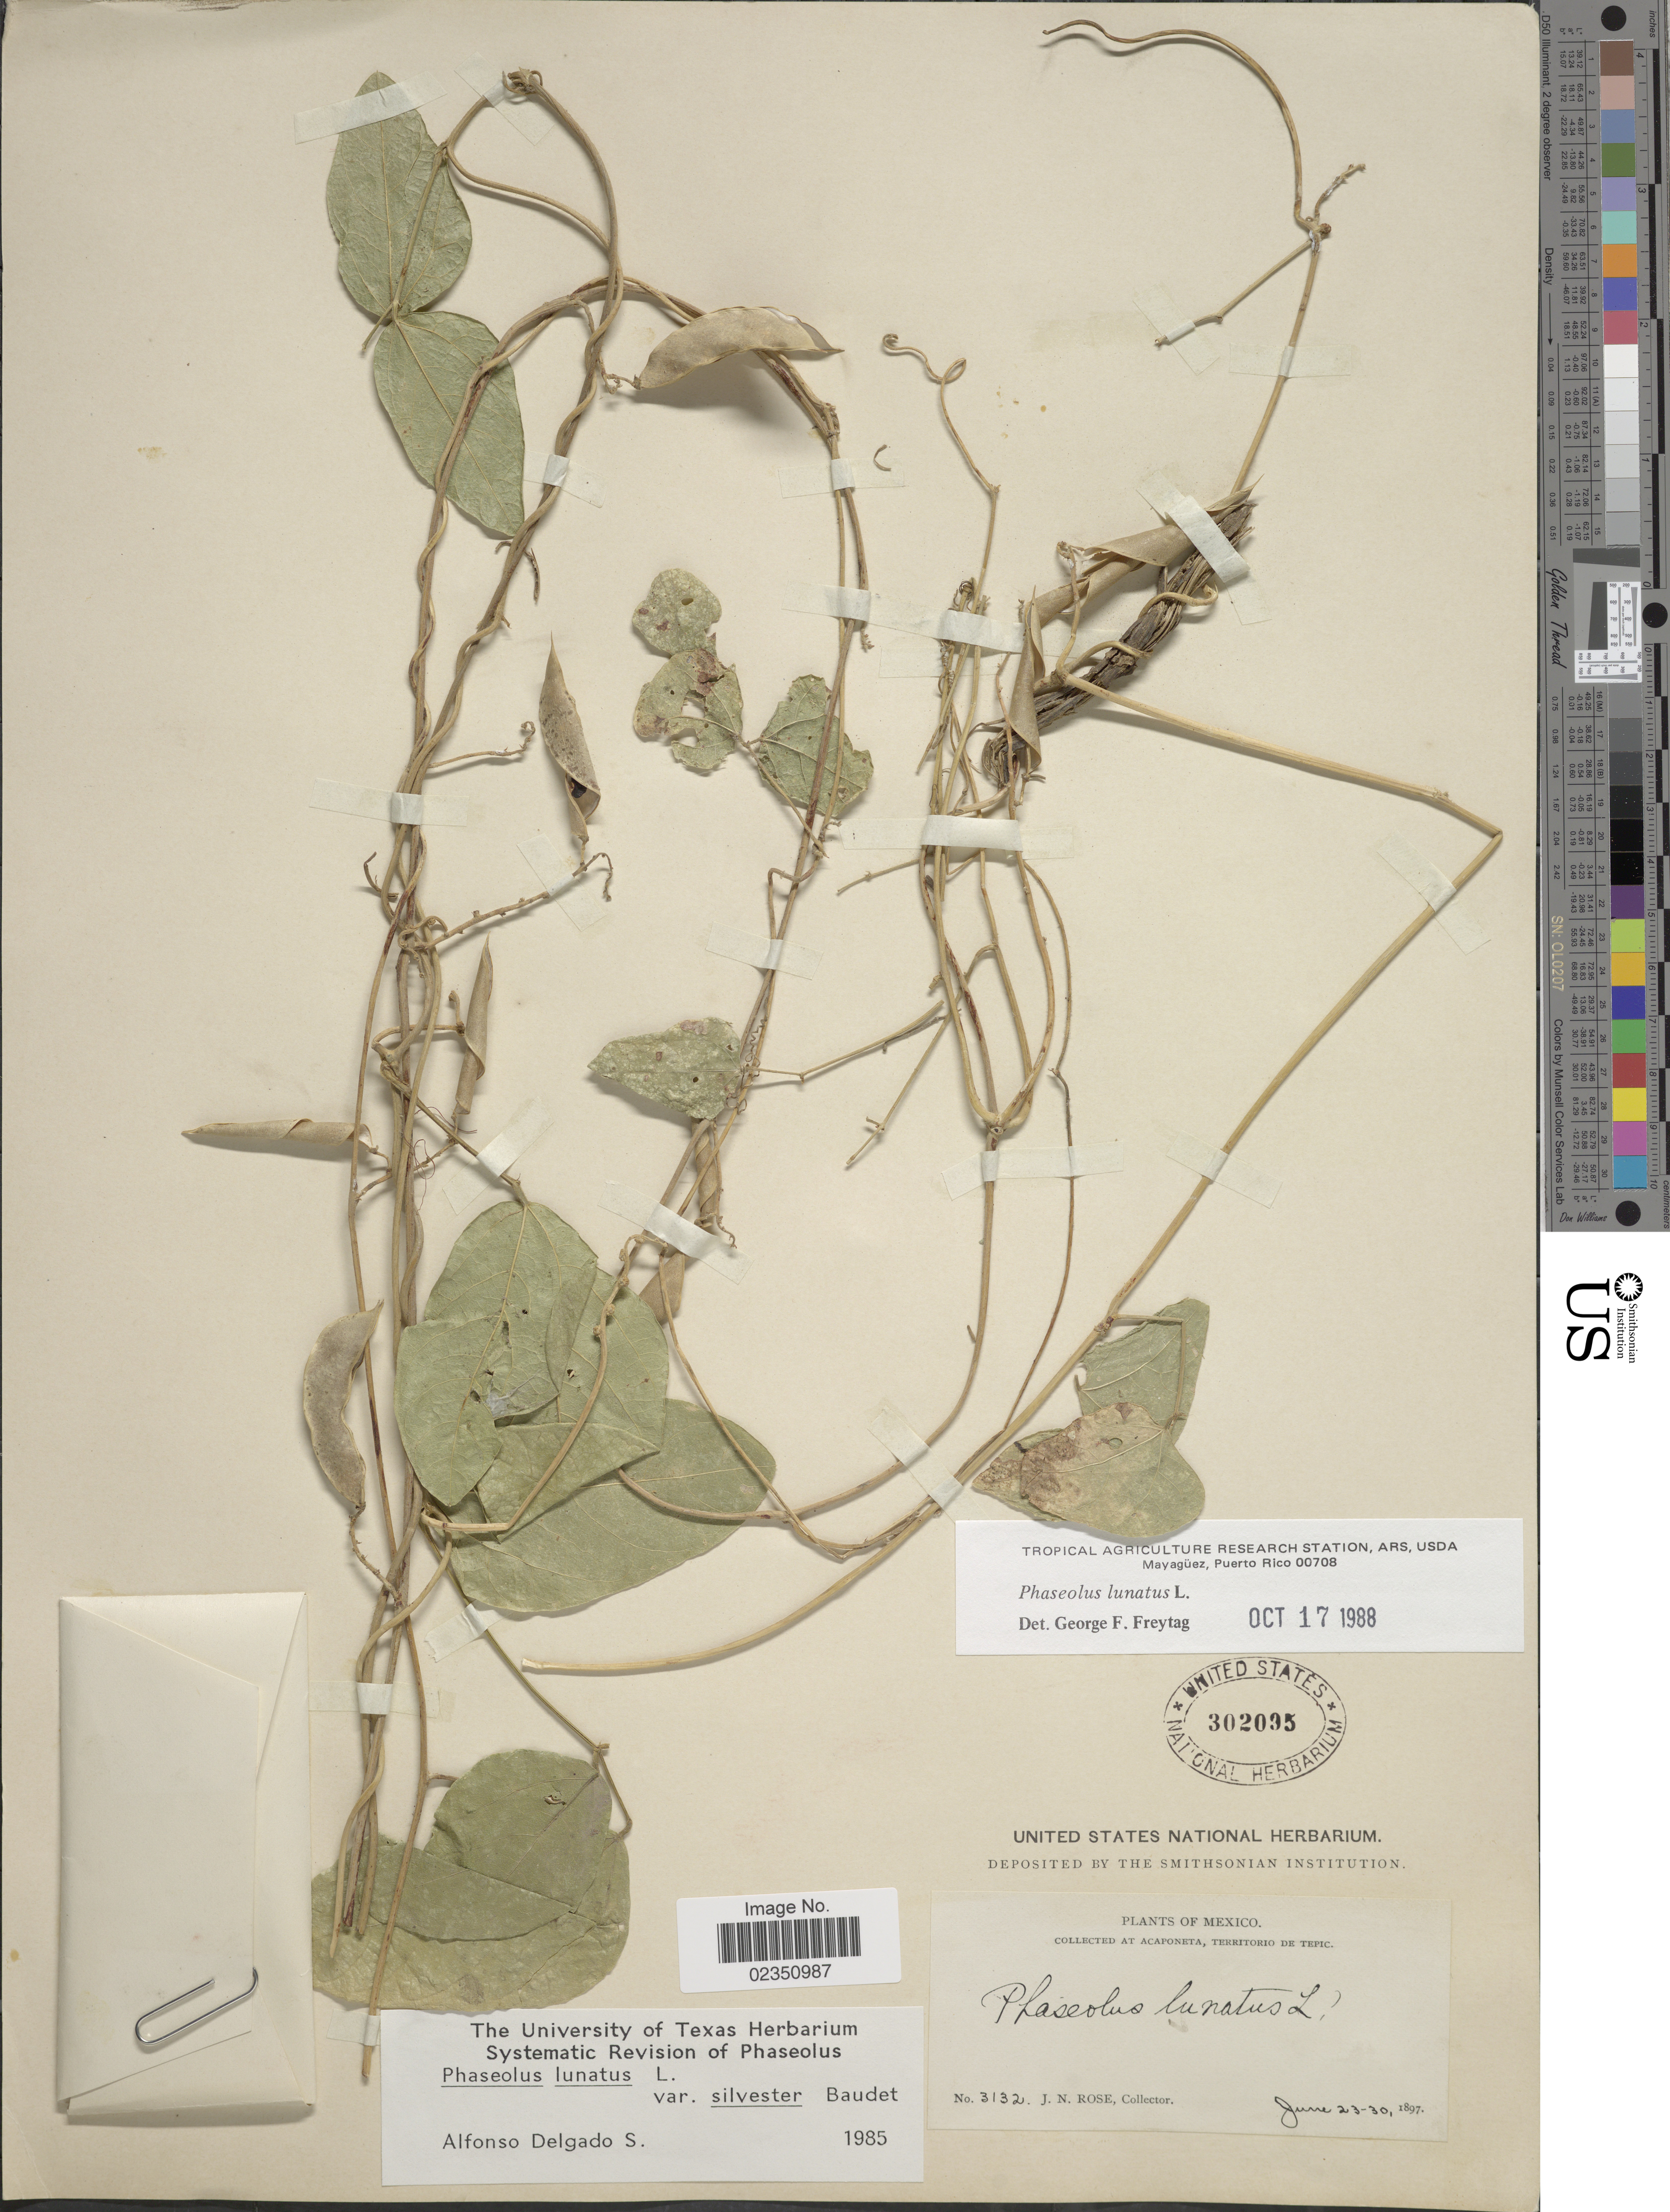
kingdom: Plantae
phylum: Tracheophyta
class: Magnoliopsida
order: Fabales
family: Fabaceae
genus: Phaseolus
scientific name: Phaseolus lunatus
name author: L.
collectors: J. N. Rose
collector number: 3132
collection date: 1897-06-23/1897-06-30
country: Mexico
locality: At Acaponeta, Territorio de Tepic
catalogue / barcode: US 302095